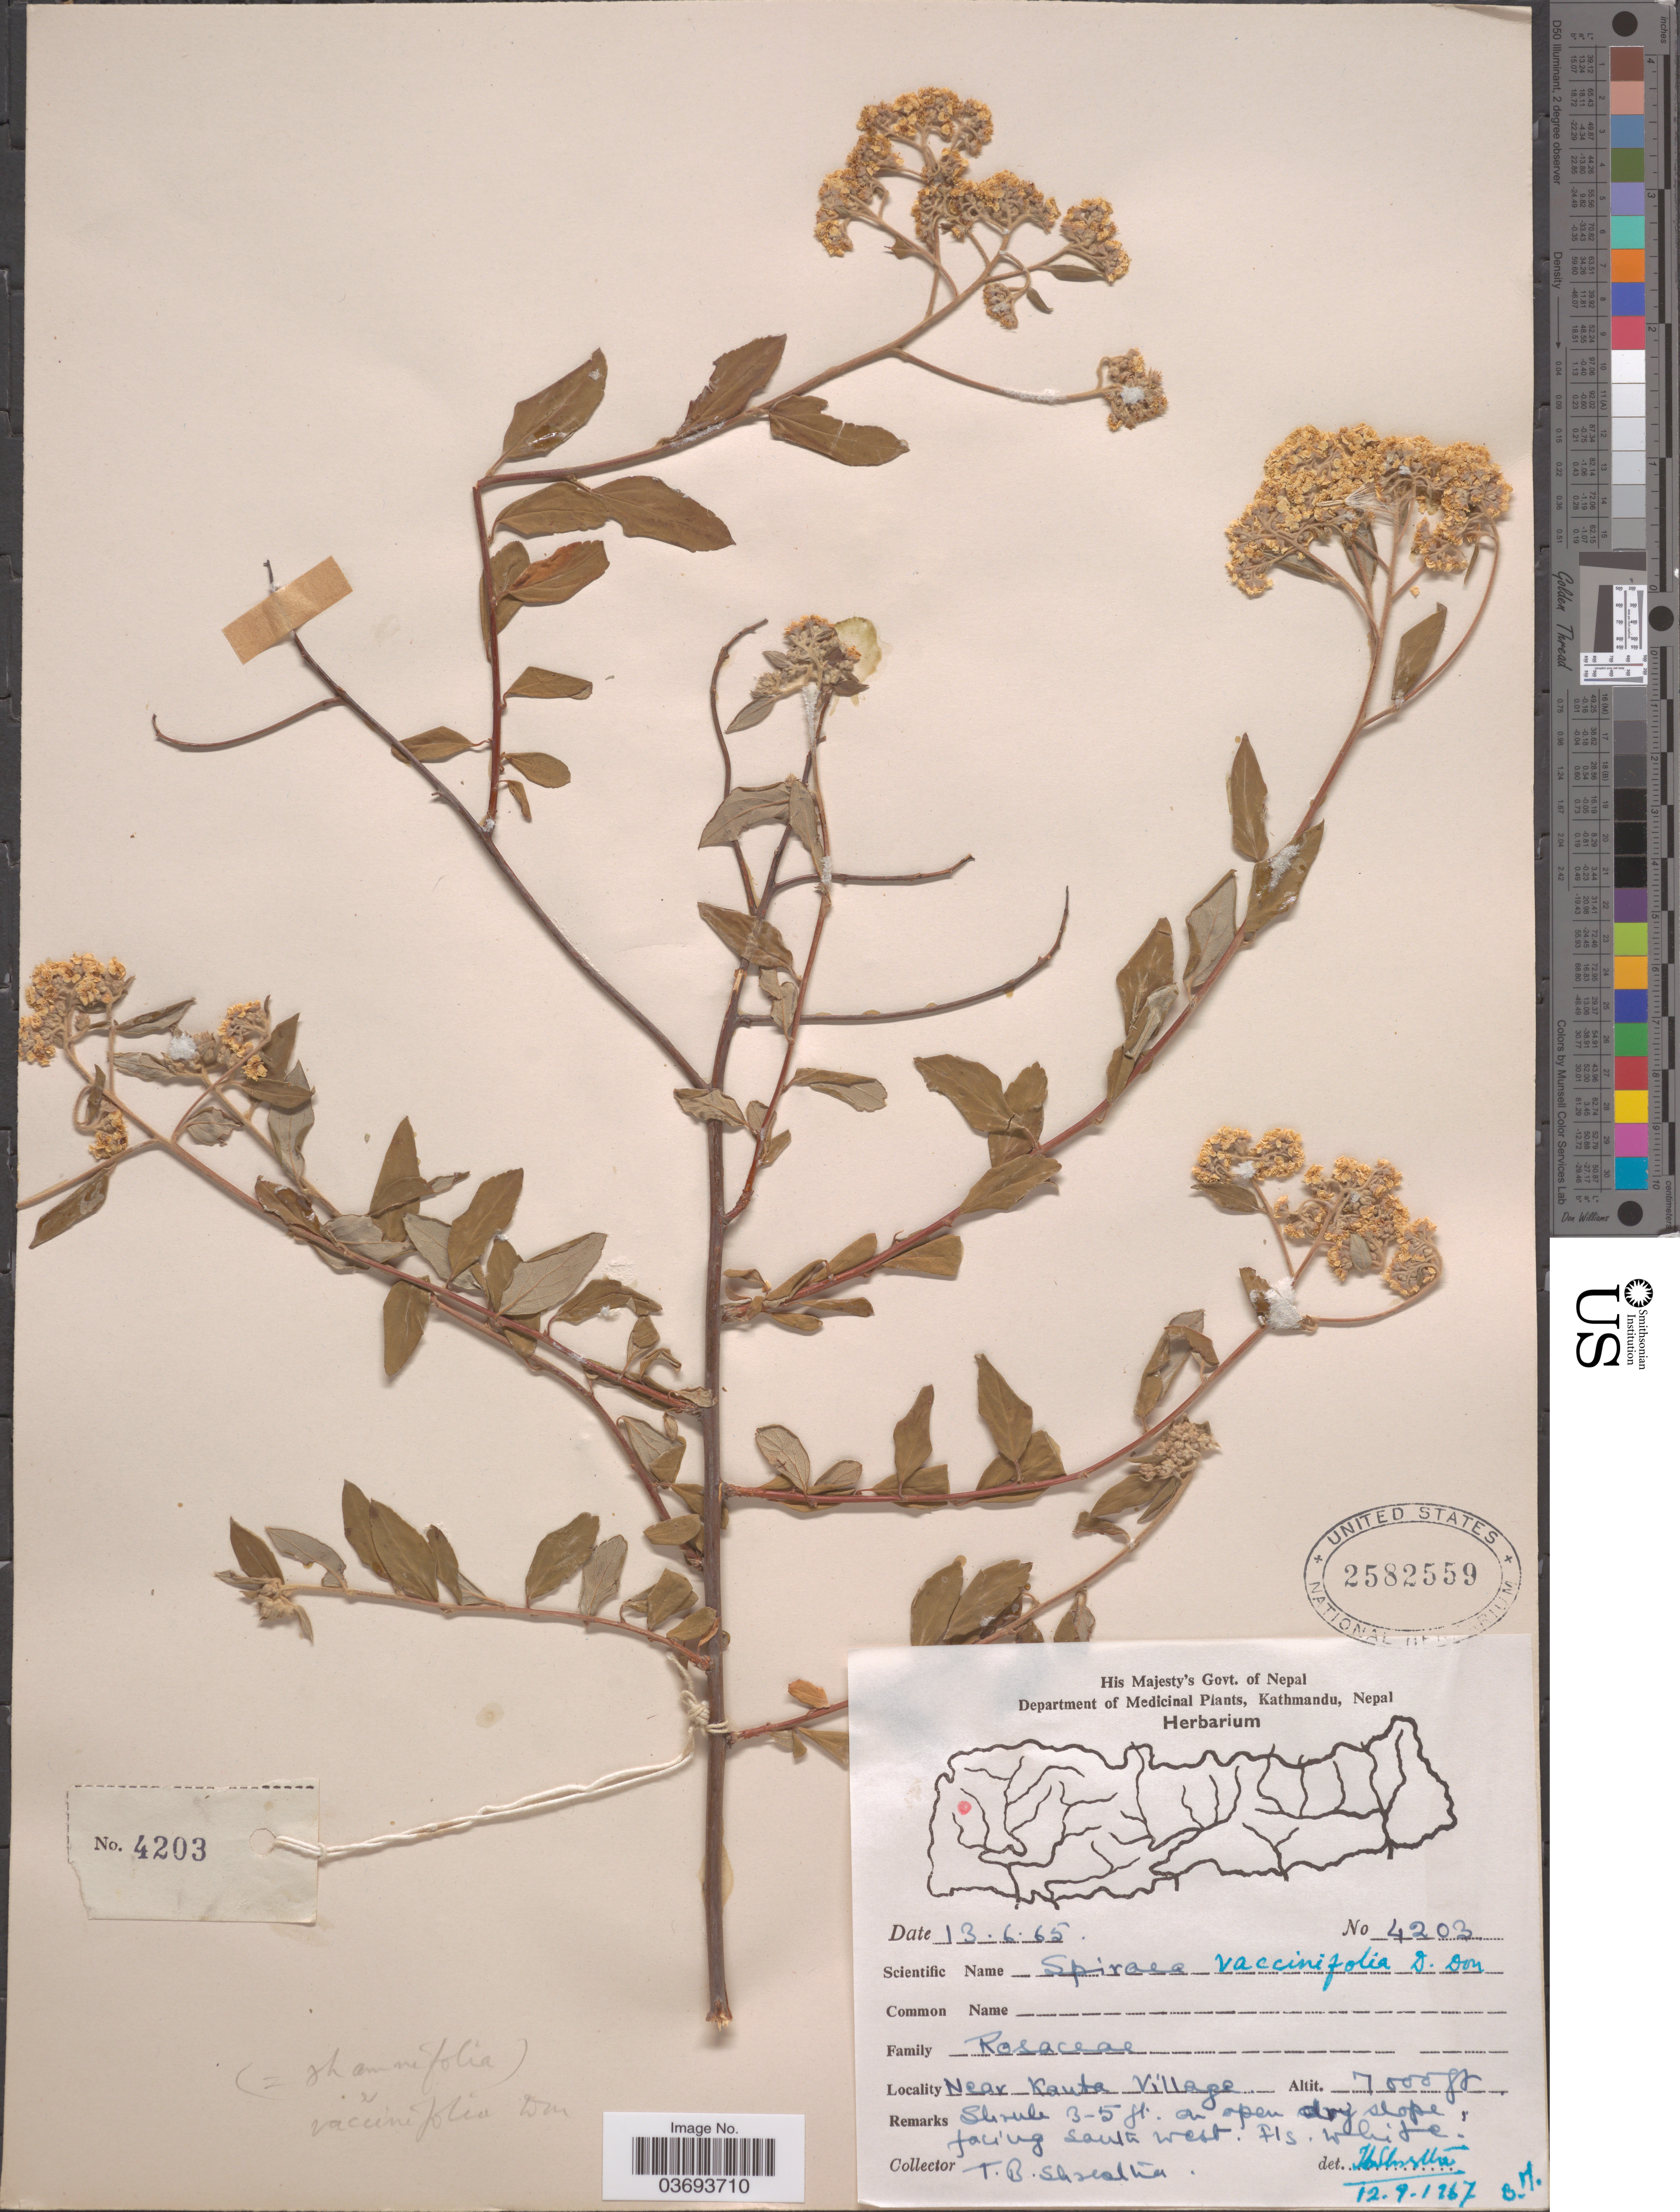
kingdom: Plantae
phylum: Tracheophyta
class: Magnoliopsida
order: Rosales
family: Rosaceae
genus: Spiraea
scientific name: Spiraea vaccinifolia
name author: D. Don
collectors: T. B. Shrestha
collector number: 4203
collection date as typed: Transcribed d/m/y: 13/6/65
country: Nepal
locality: Near Kauta Village.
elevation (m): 2134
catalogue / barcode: US 2582559